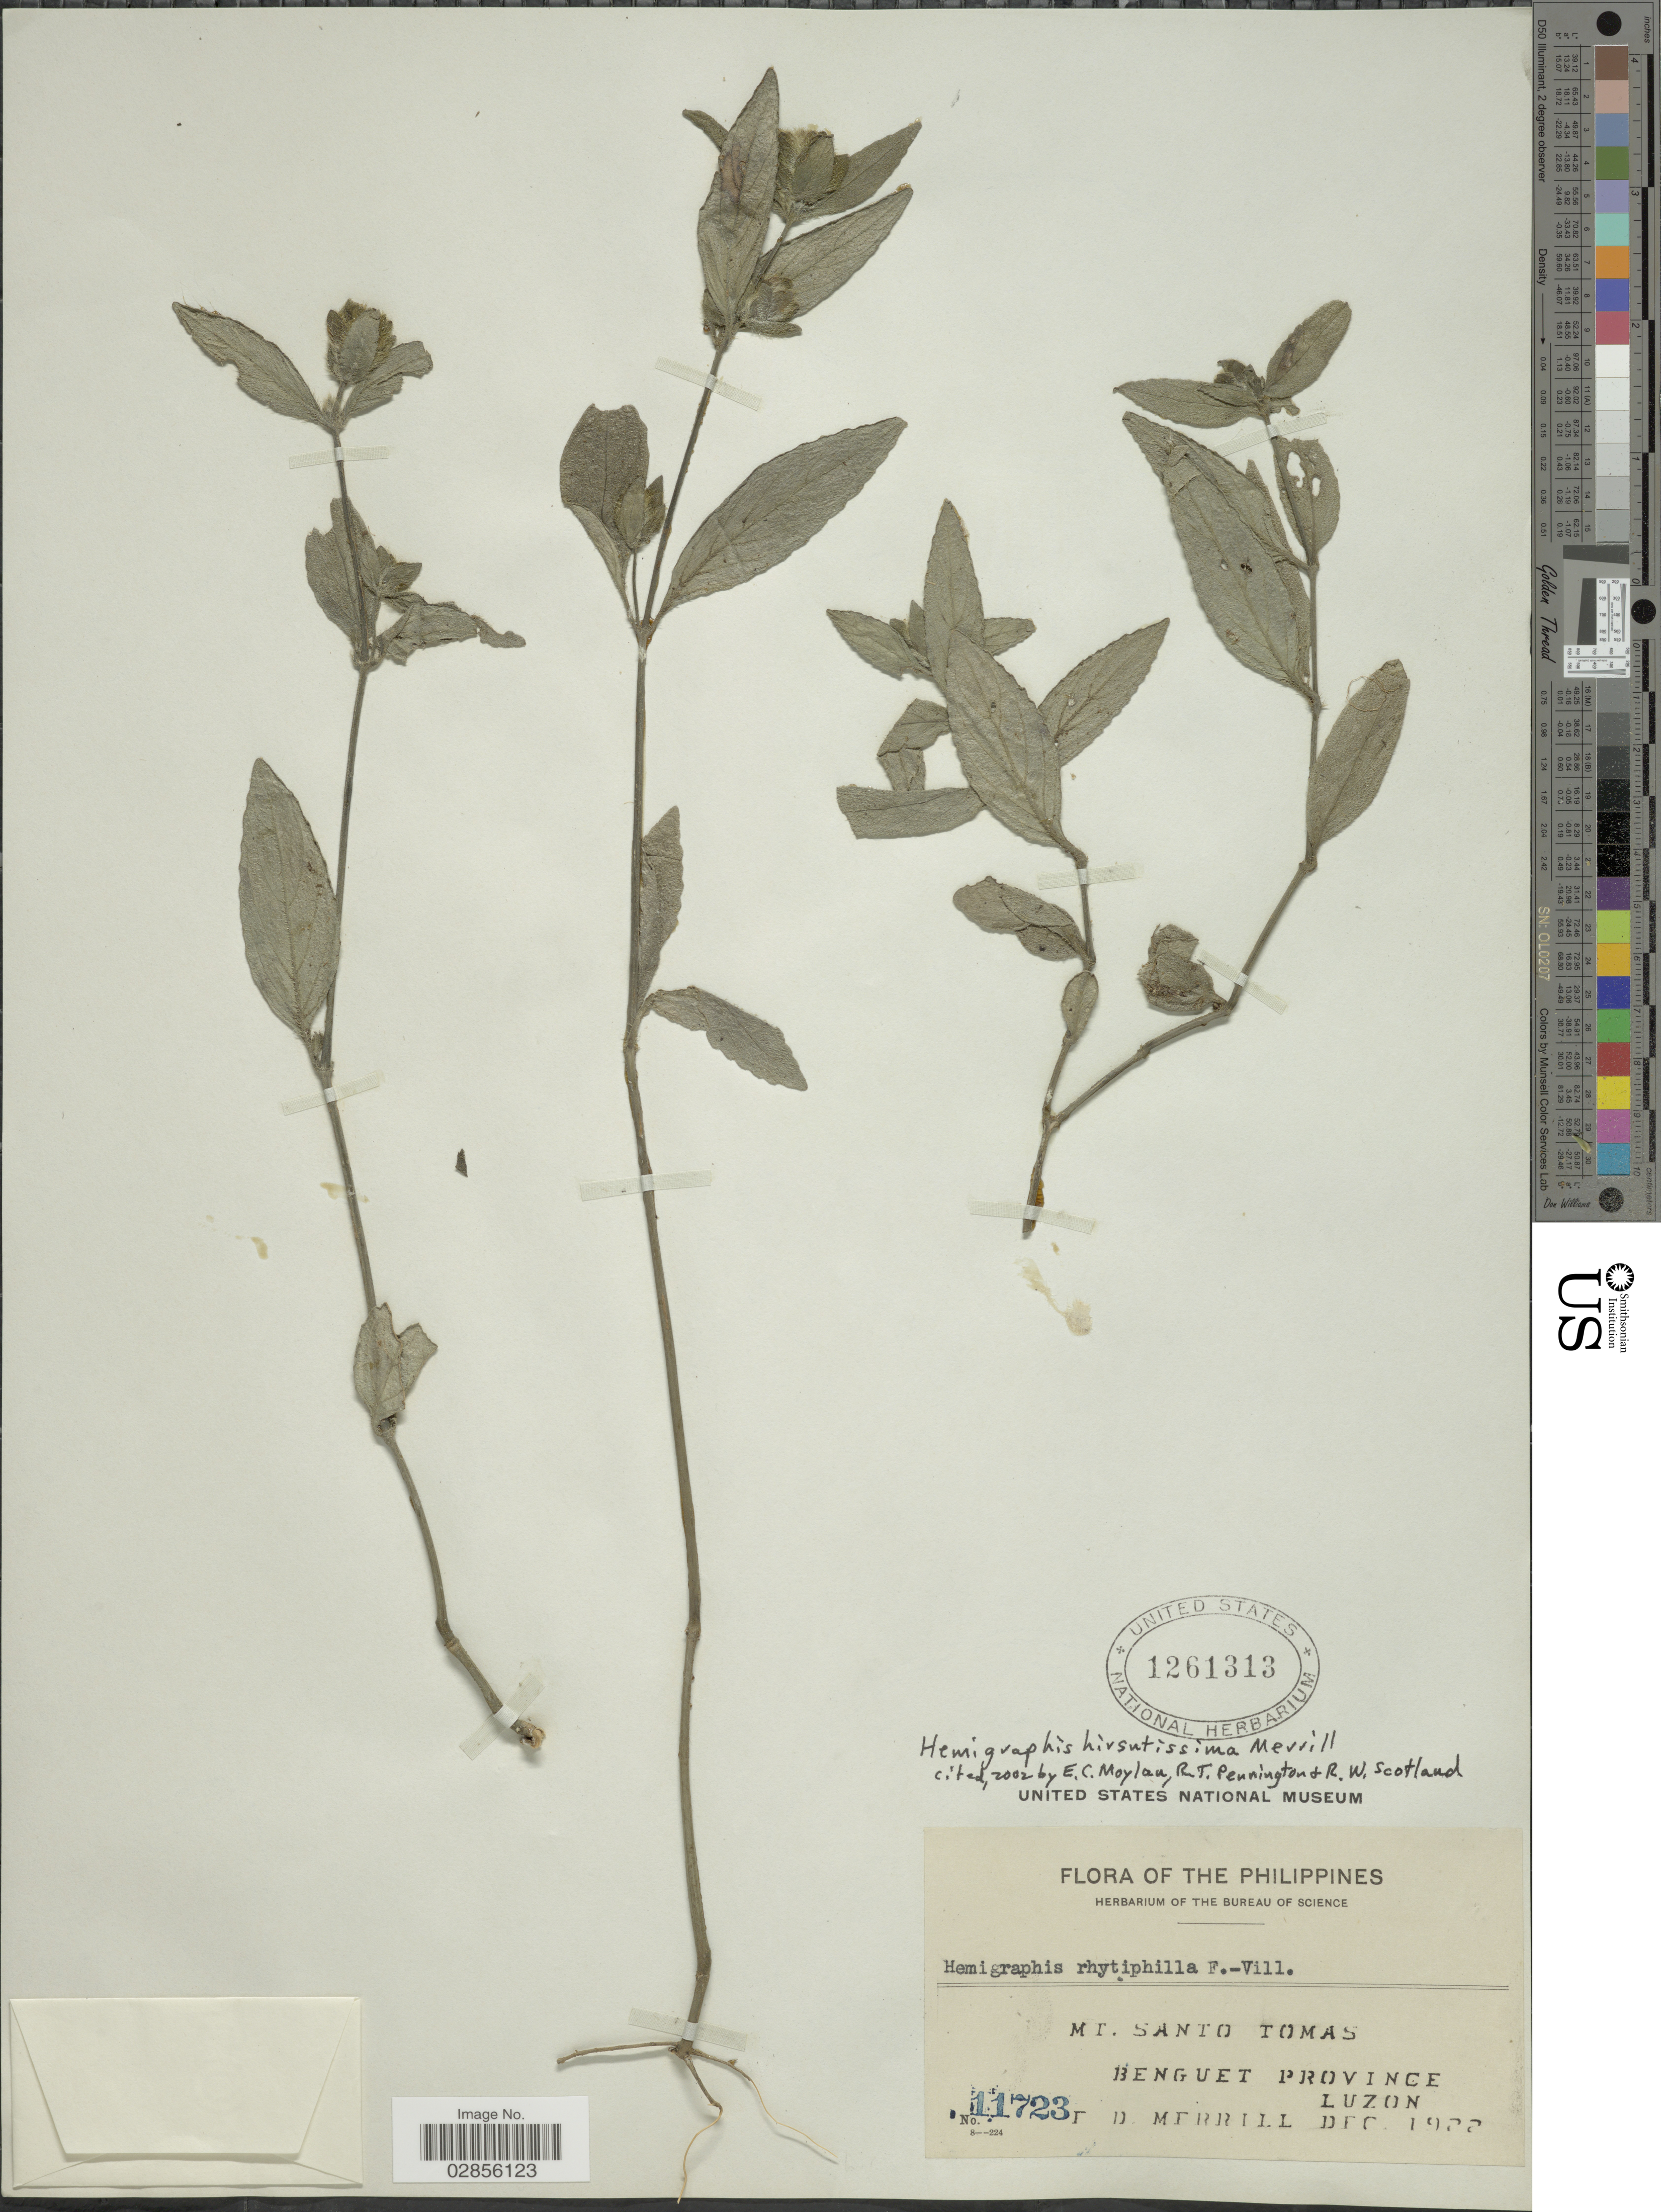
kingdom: Plantae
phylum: Tracheophyta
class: Magnoliopsida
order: Lamiales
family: Acanthaceae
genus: Hemigraphis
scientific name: Hemigraphis hirsutissima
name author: Merr.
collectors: E. D. Merrill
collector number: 11723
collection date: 1922-12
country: Philippines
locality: Mt. Santo Tomas. Benguet Province. Luzon.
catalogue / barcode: US 1261313